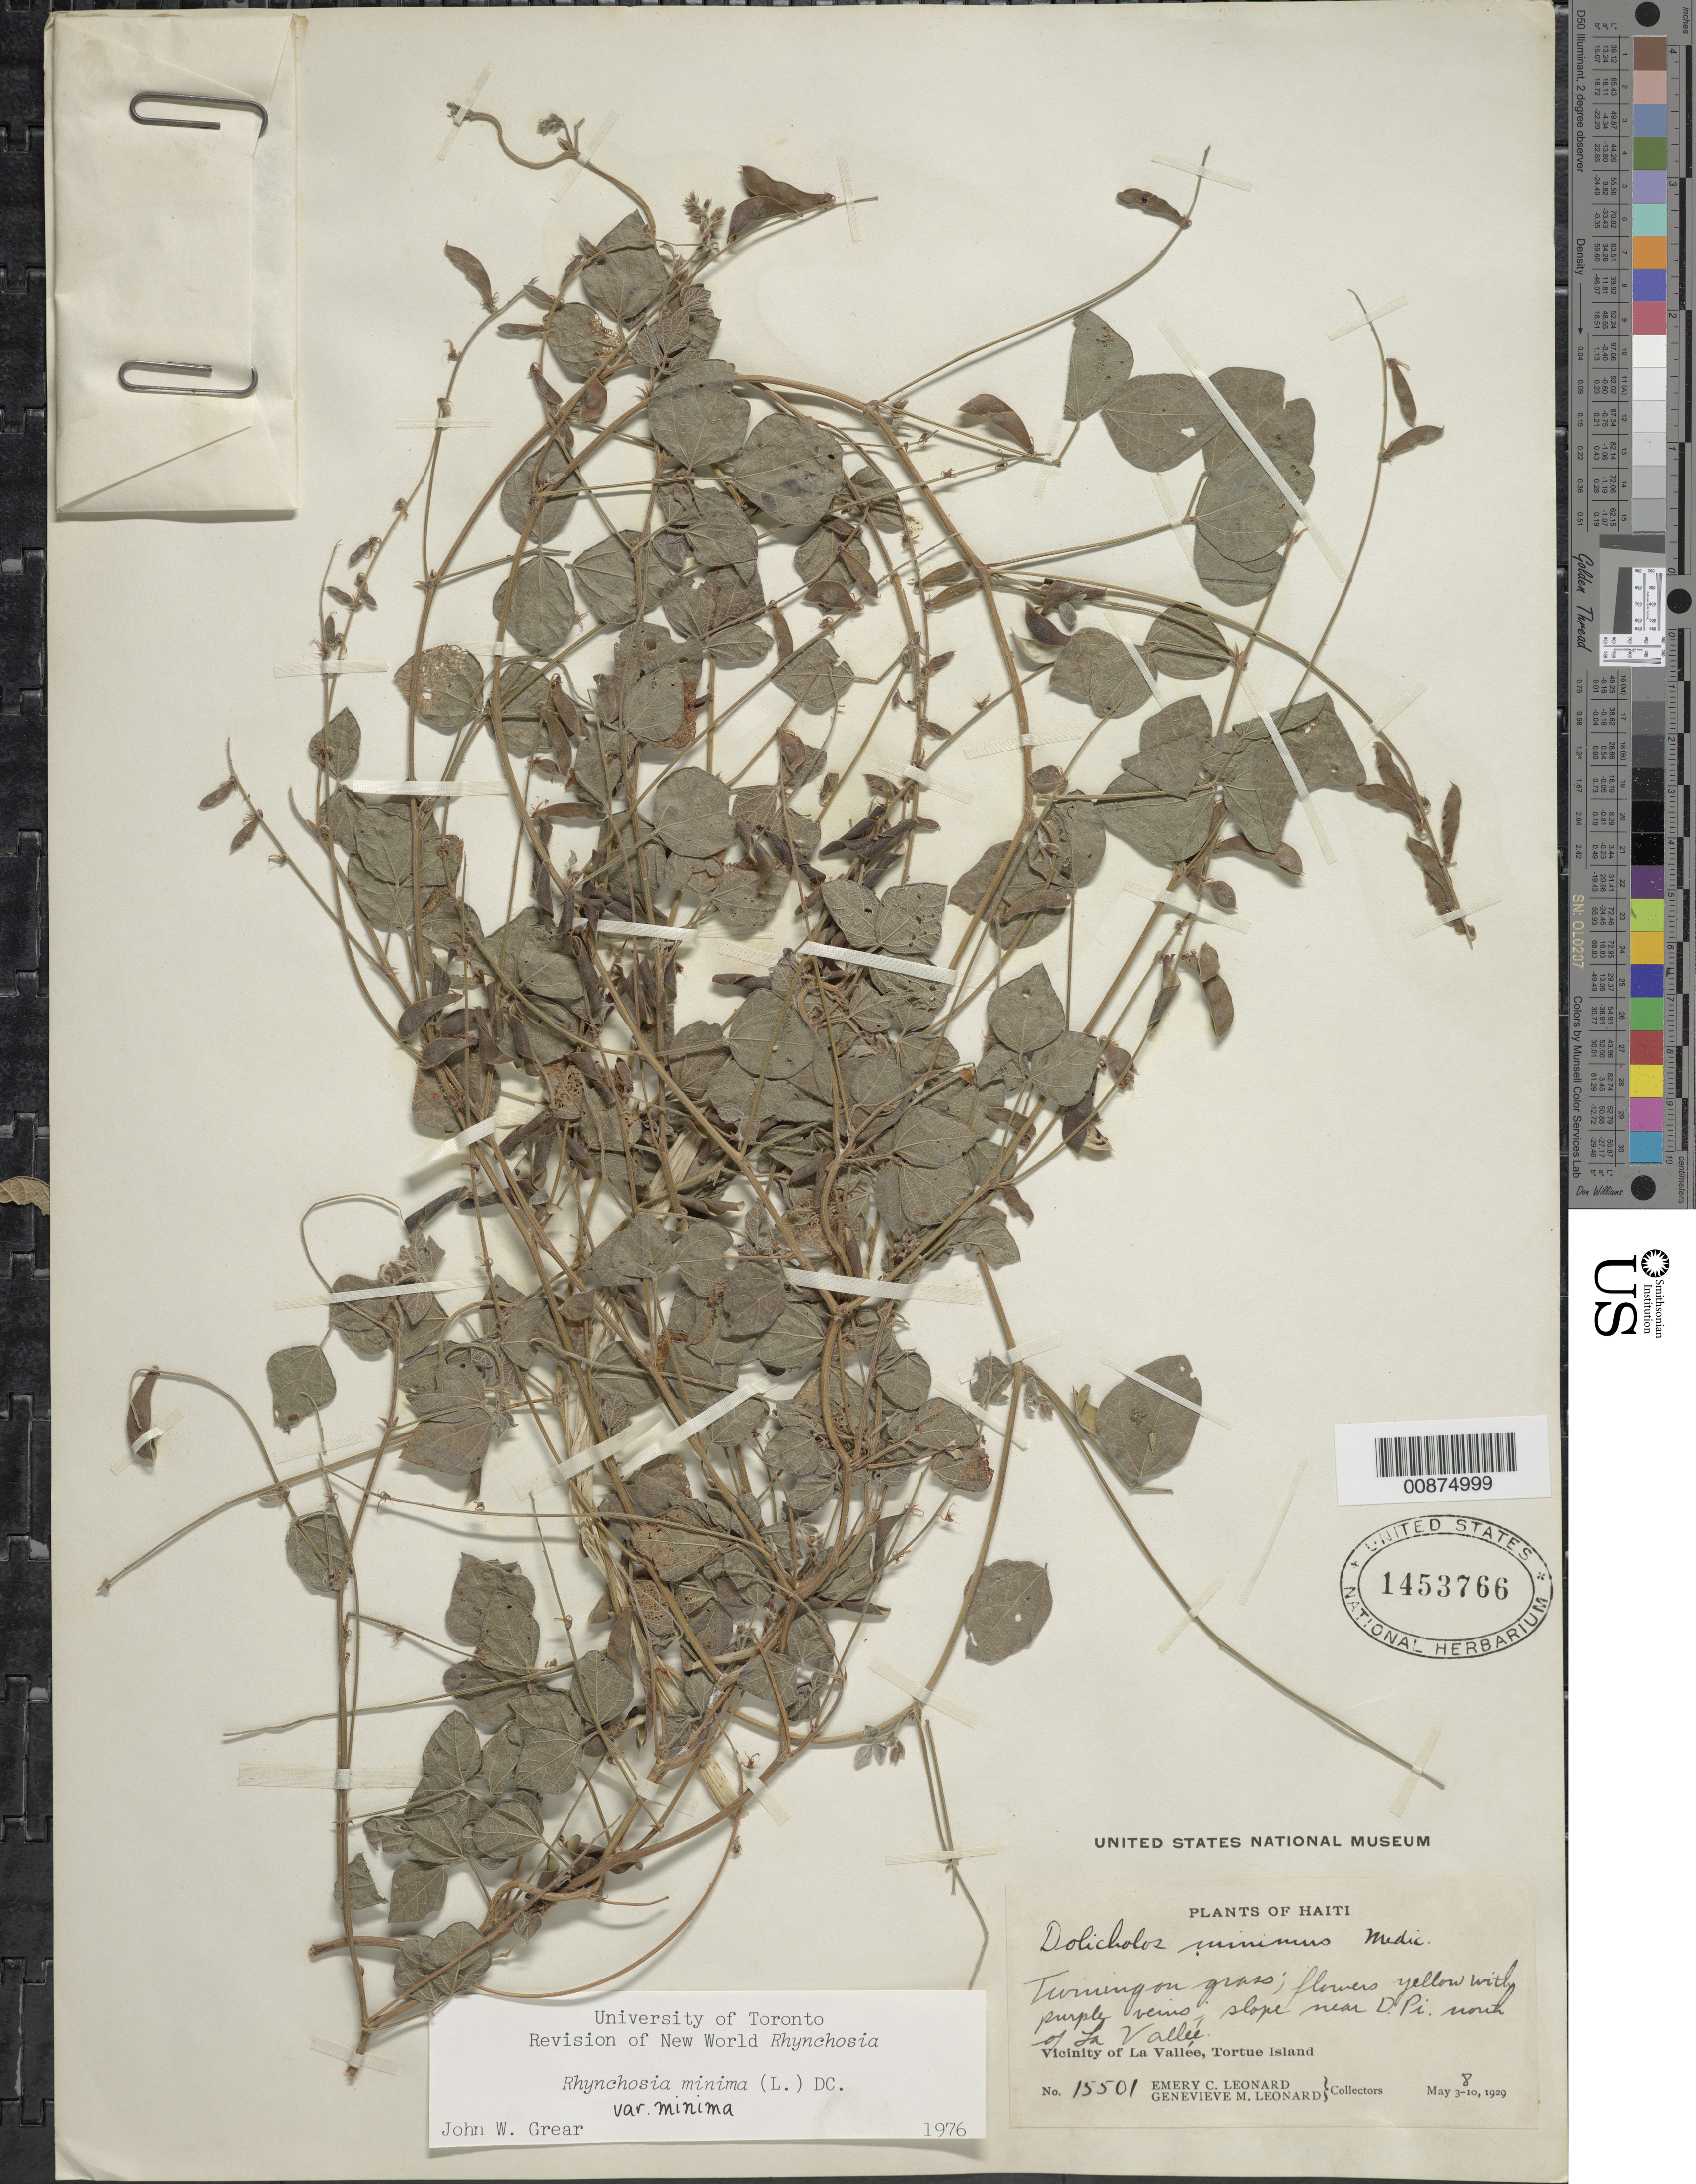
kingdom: Plantae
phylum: Tracheophyta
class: Magnoliopsida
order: Fabales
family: Fabaceae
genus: Rhynchosia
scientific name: Rhynchosia minima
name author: (L.) DC.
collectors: E. C. Leonard & G. M. Leonard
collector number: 15501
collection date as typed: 08 May 1929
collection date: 1929-05-08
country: Haiti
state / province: Nord-Óuest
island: Île de la Tortue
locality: Vicinity of La Vallée, Tortue Island. Slope near D.Pi north of La Vallée.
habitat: Twining on grass. Slope.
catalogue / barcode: US 1453766